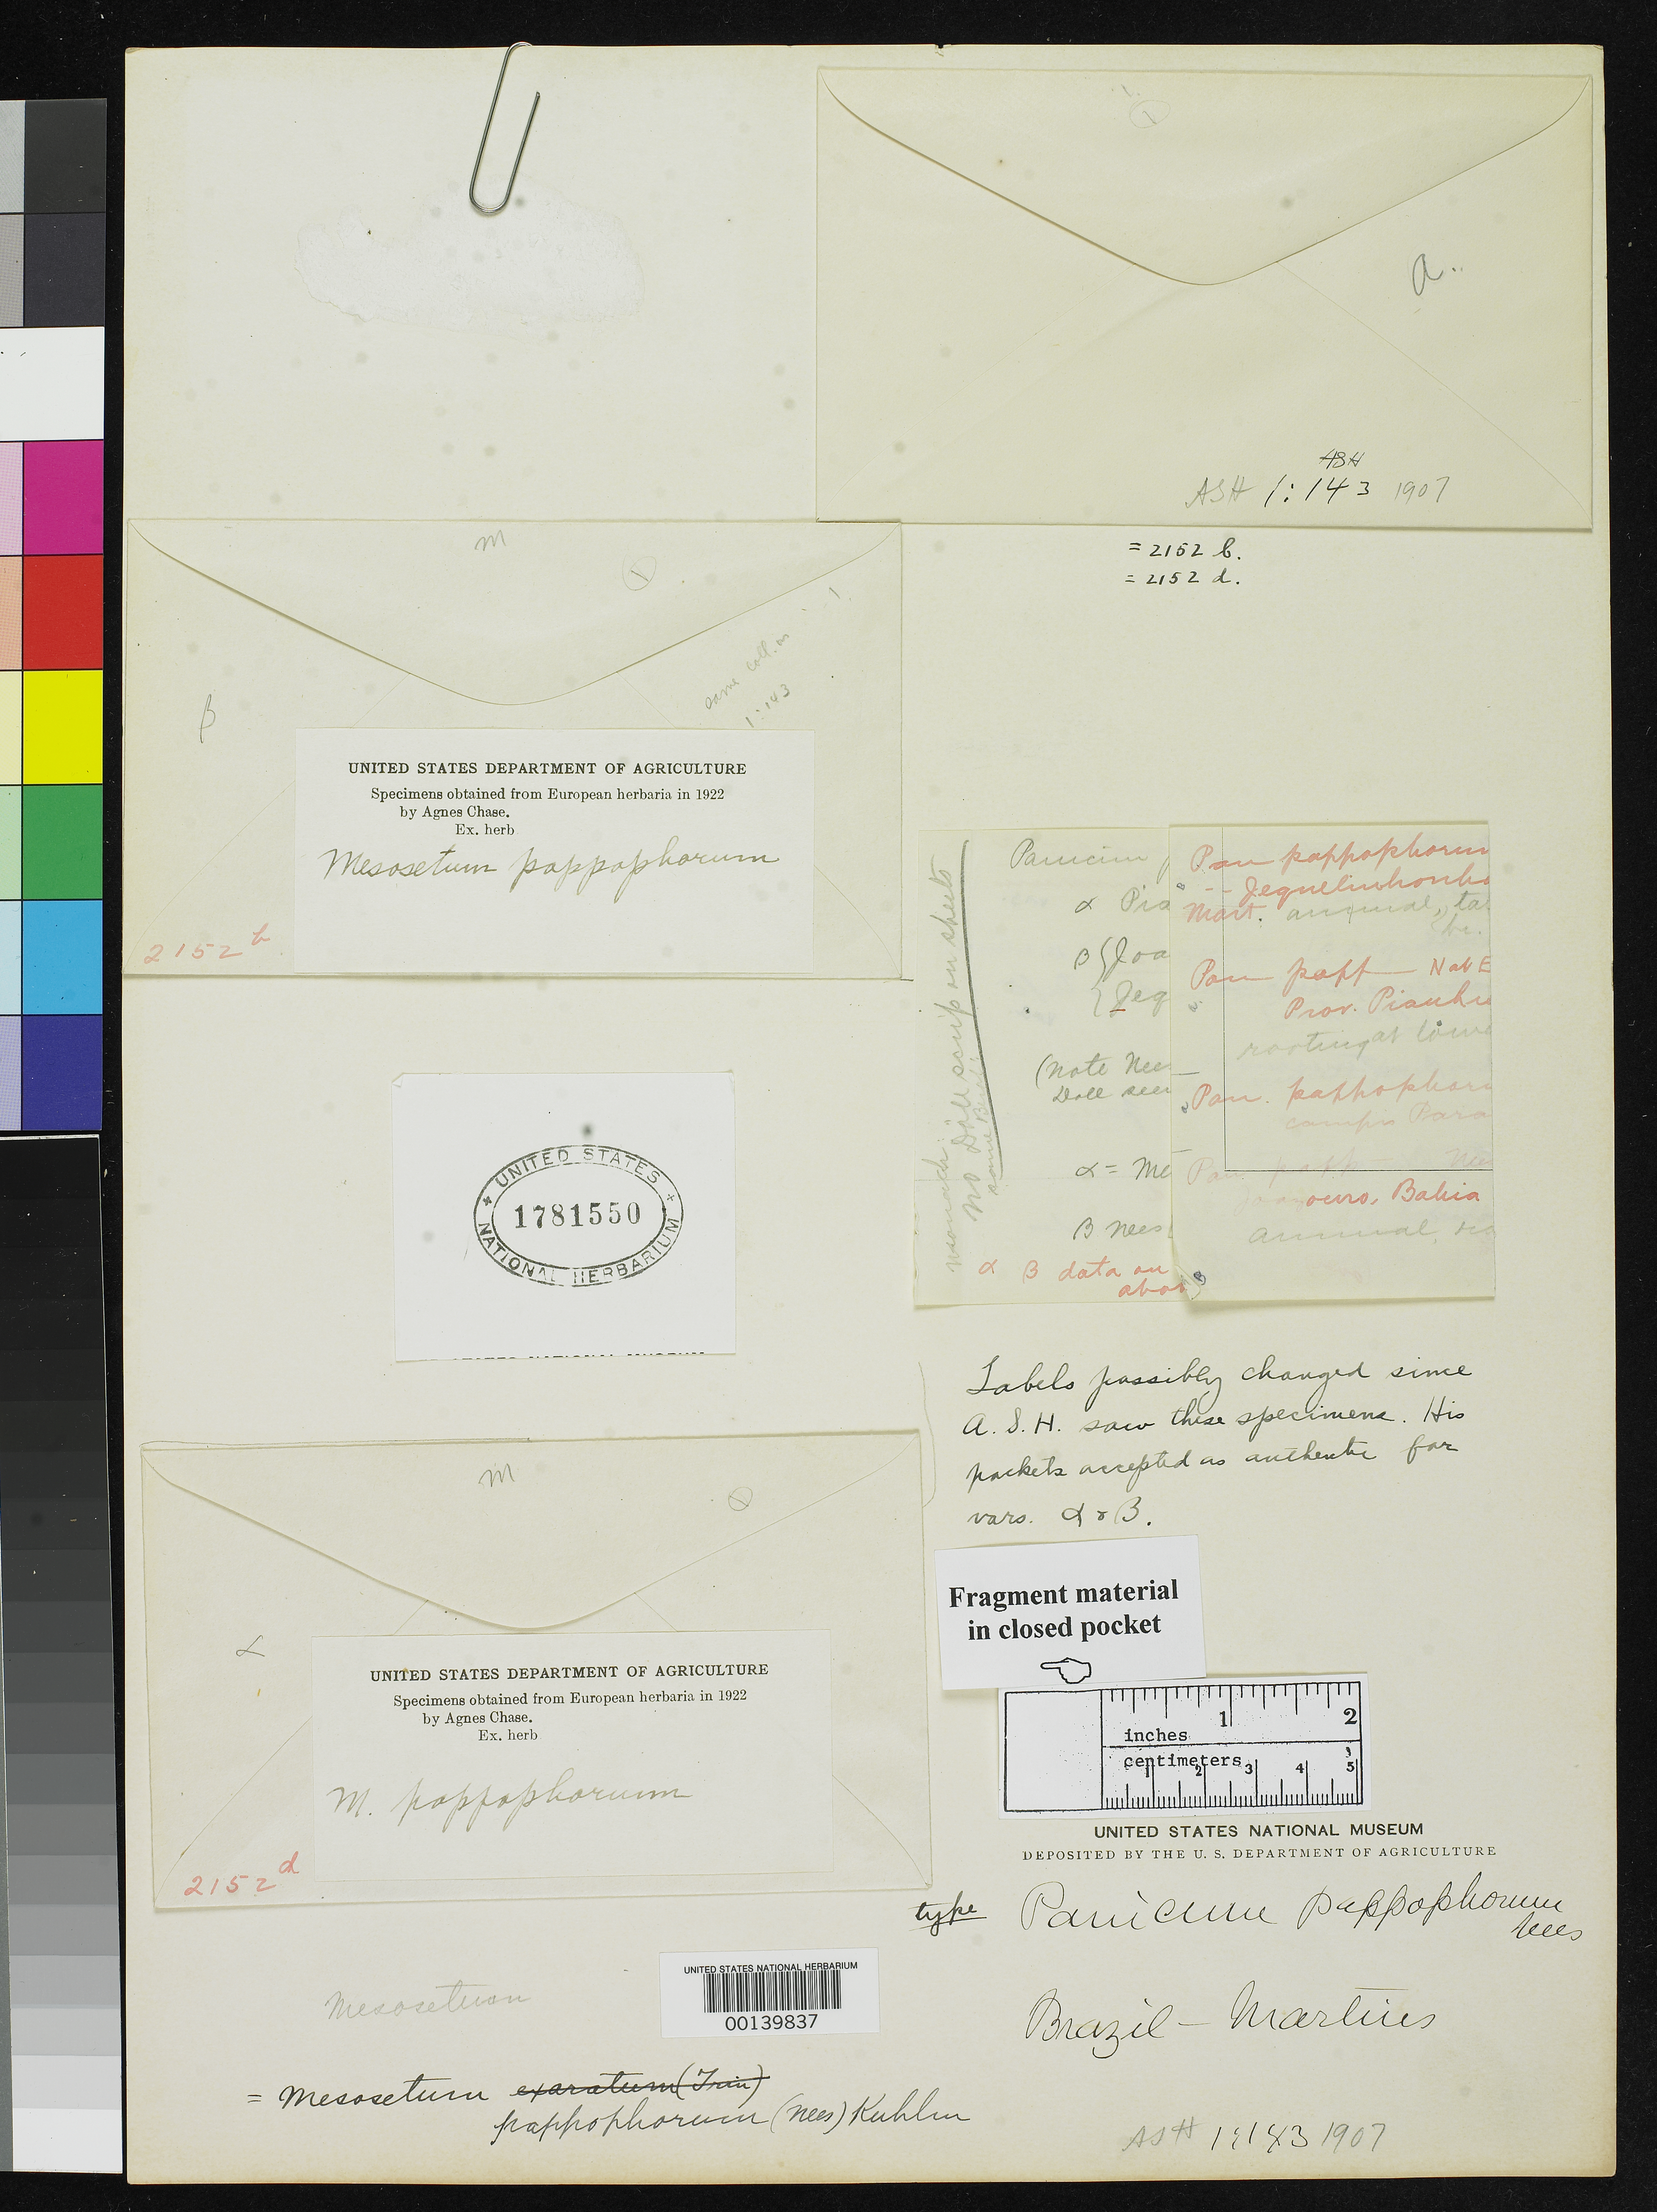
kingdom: Plantae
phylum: Tracheophyta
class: Liliopsida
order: Poales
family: Poaceae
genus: Panicum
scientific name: Panicum pappophorum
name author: Nees in Mart.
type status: Type Fragment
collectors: C. F. Martius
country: Brazil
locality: Piauhiensis.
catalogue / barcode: US 1781550